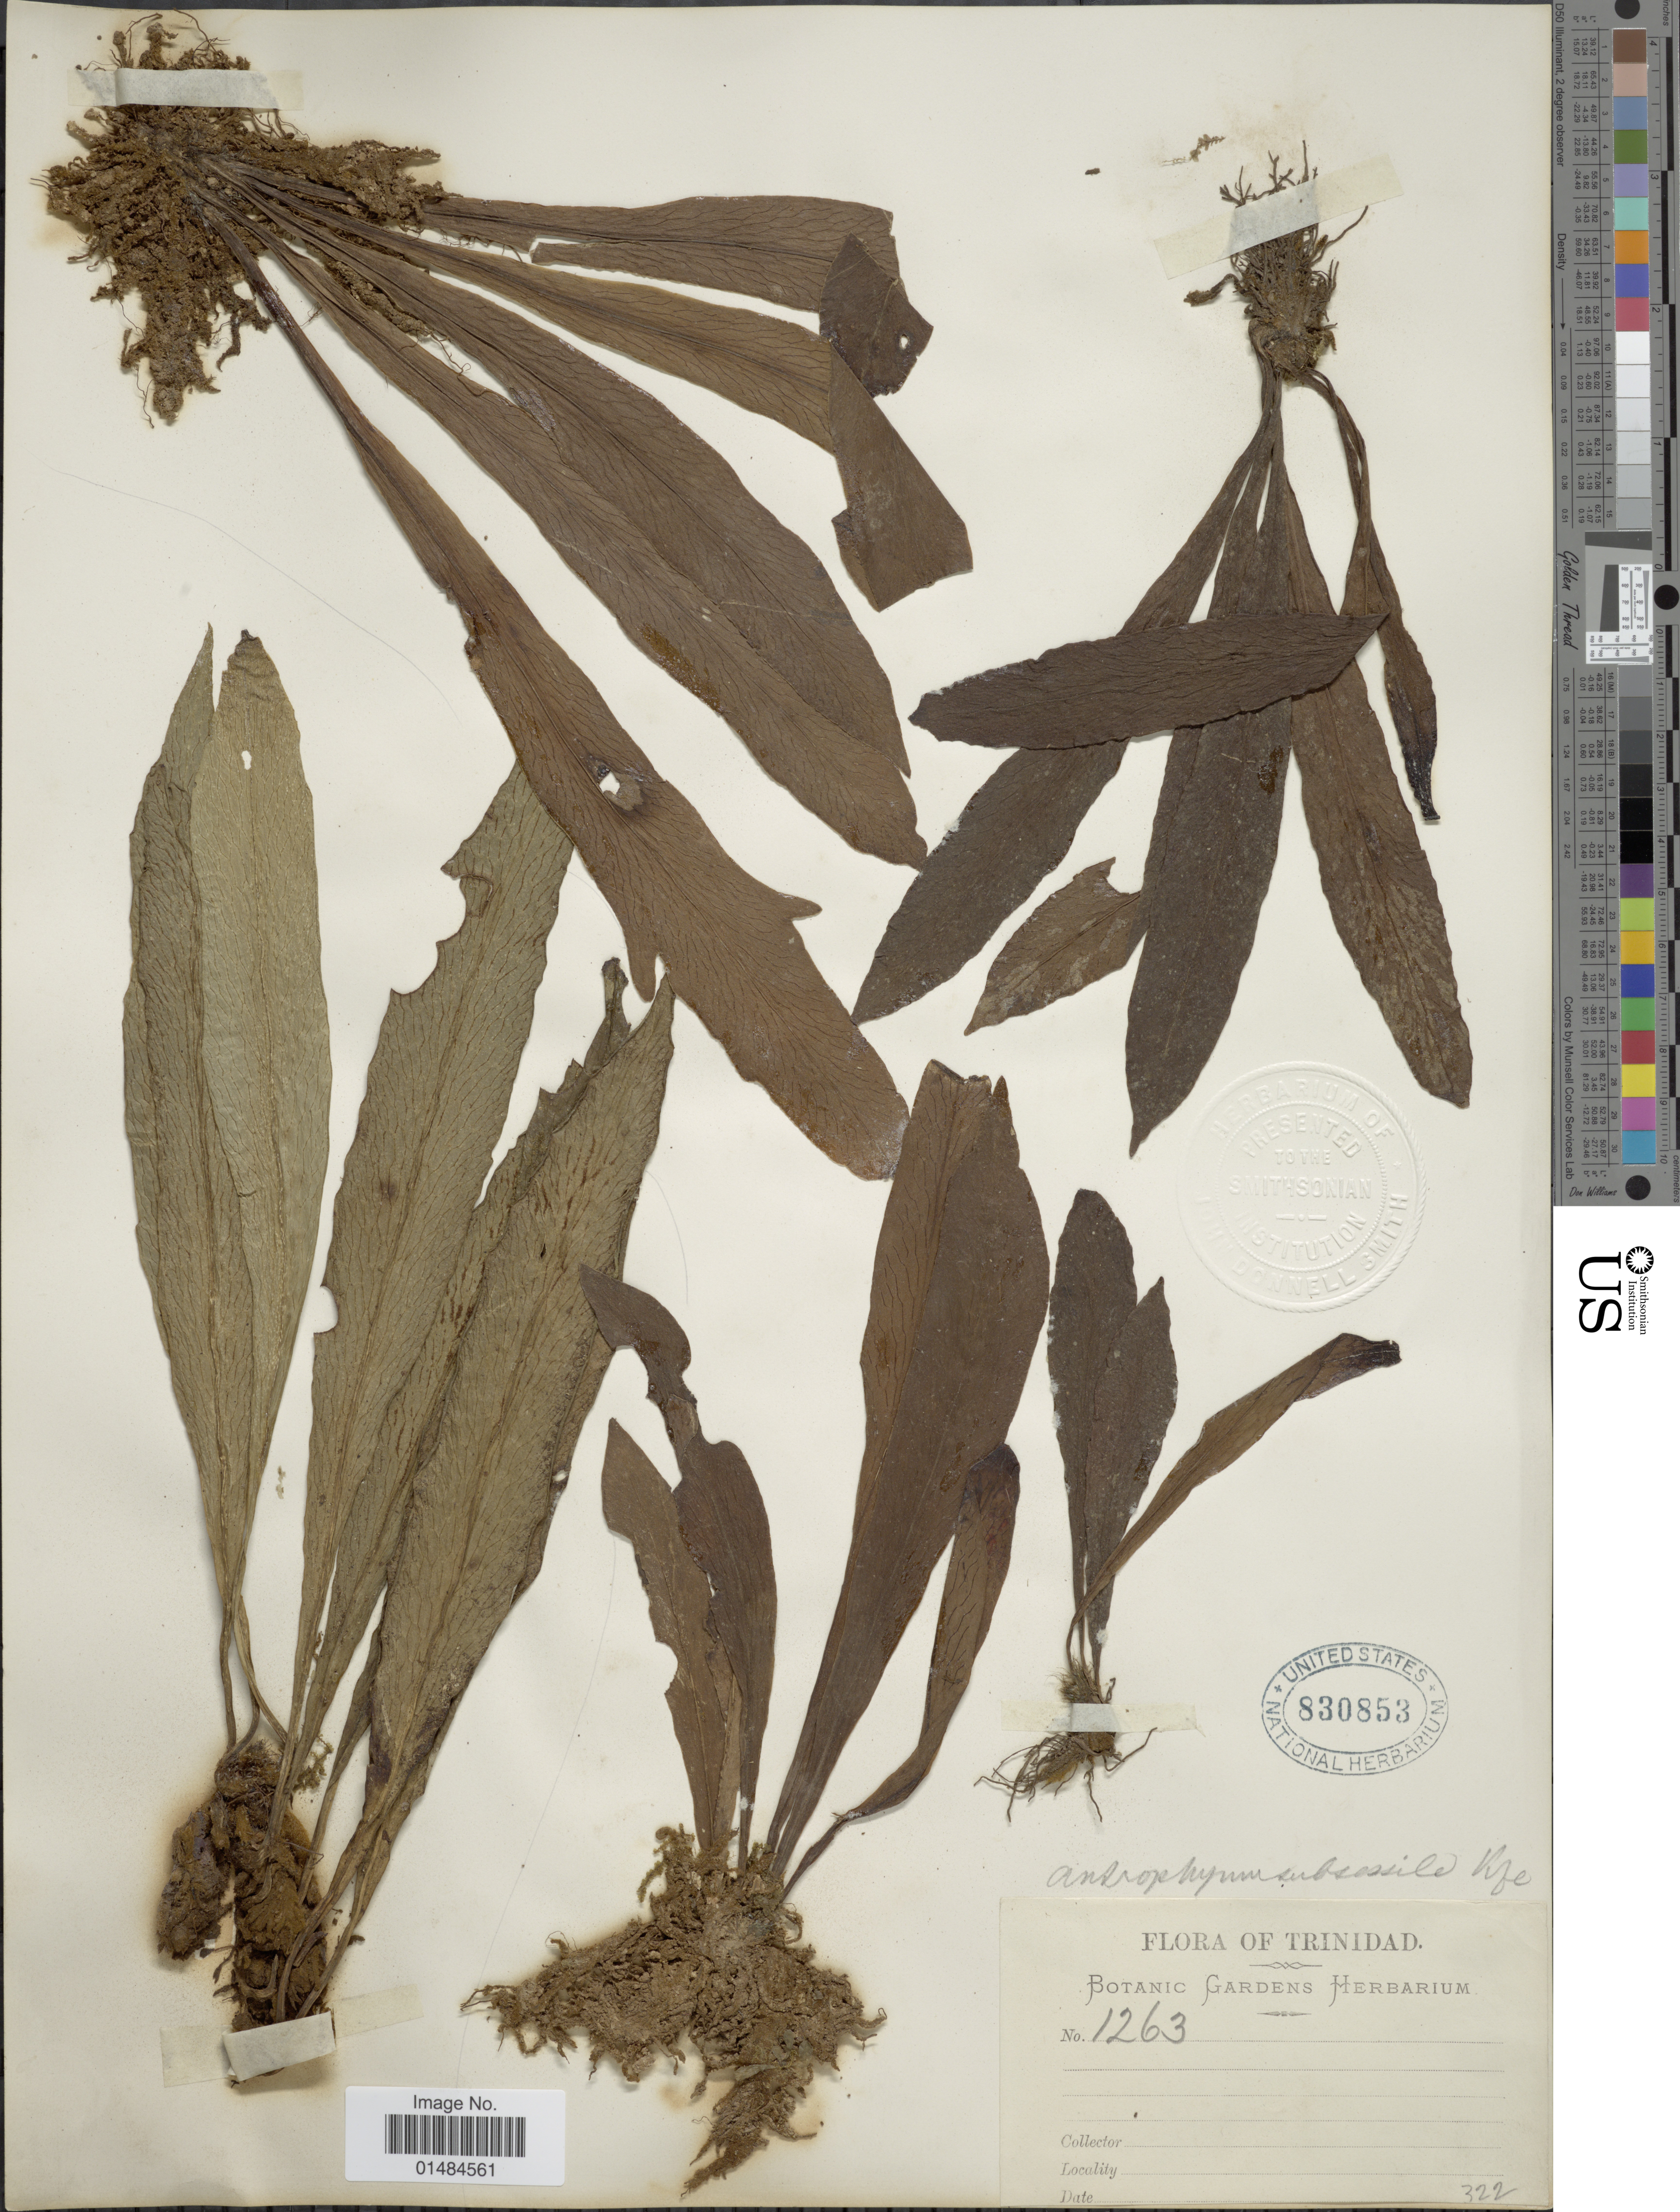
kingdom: Plantae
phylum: Tracheophyta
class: Polypodiopsida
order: Polypodiales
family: Pteridaceae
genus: Polytaenium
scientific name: Polytaenium guayanense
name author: (Hieron.) Alston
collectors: Botanic Gardens Herbarium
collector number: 1263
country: Trinidad and Tobago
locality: Trinidad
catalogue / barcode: US 830853